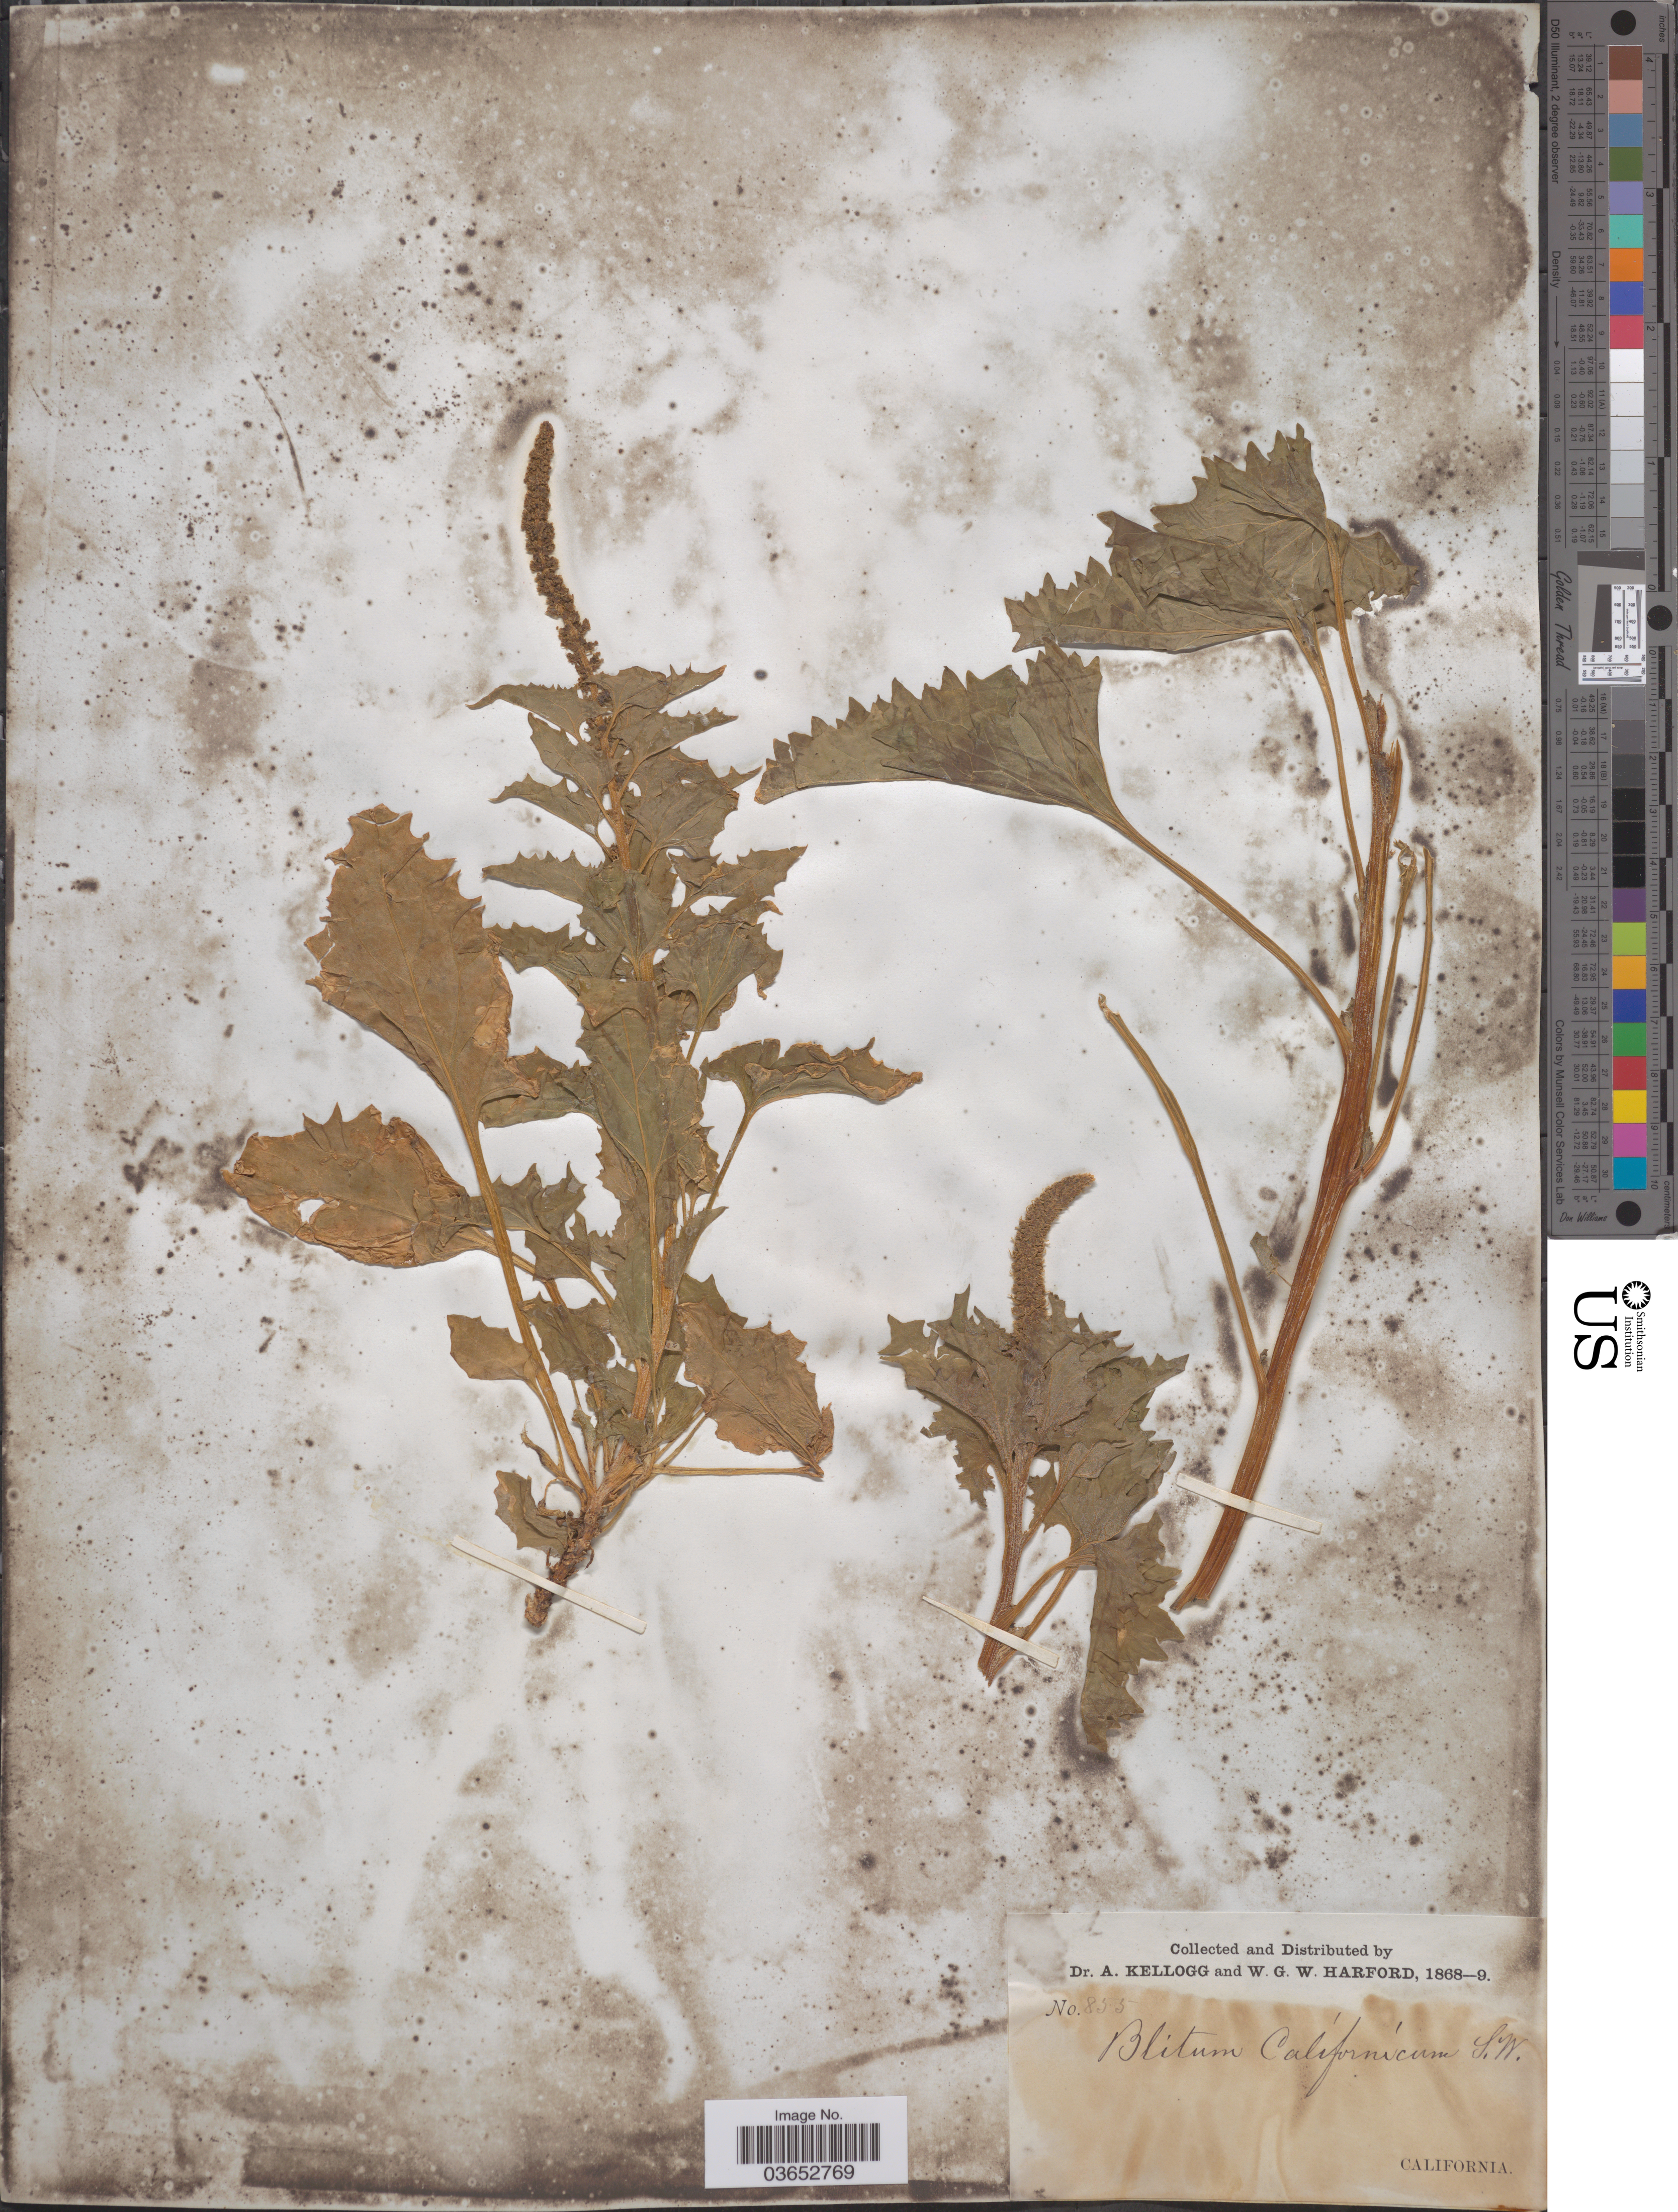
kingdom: Plantae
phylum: Tracheophyta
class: Magnoliopsida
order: Caryophyllales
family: Amaranthaceae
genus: Chenopodium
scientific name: Chenopodium californicum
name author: S. Watson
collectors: A. Kellogg & W. G. W. Harford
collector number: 855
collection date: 1868/1869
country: United States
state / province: California